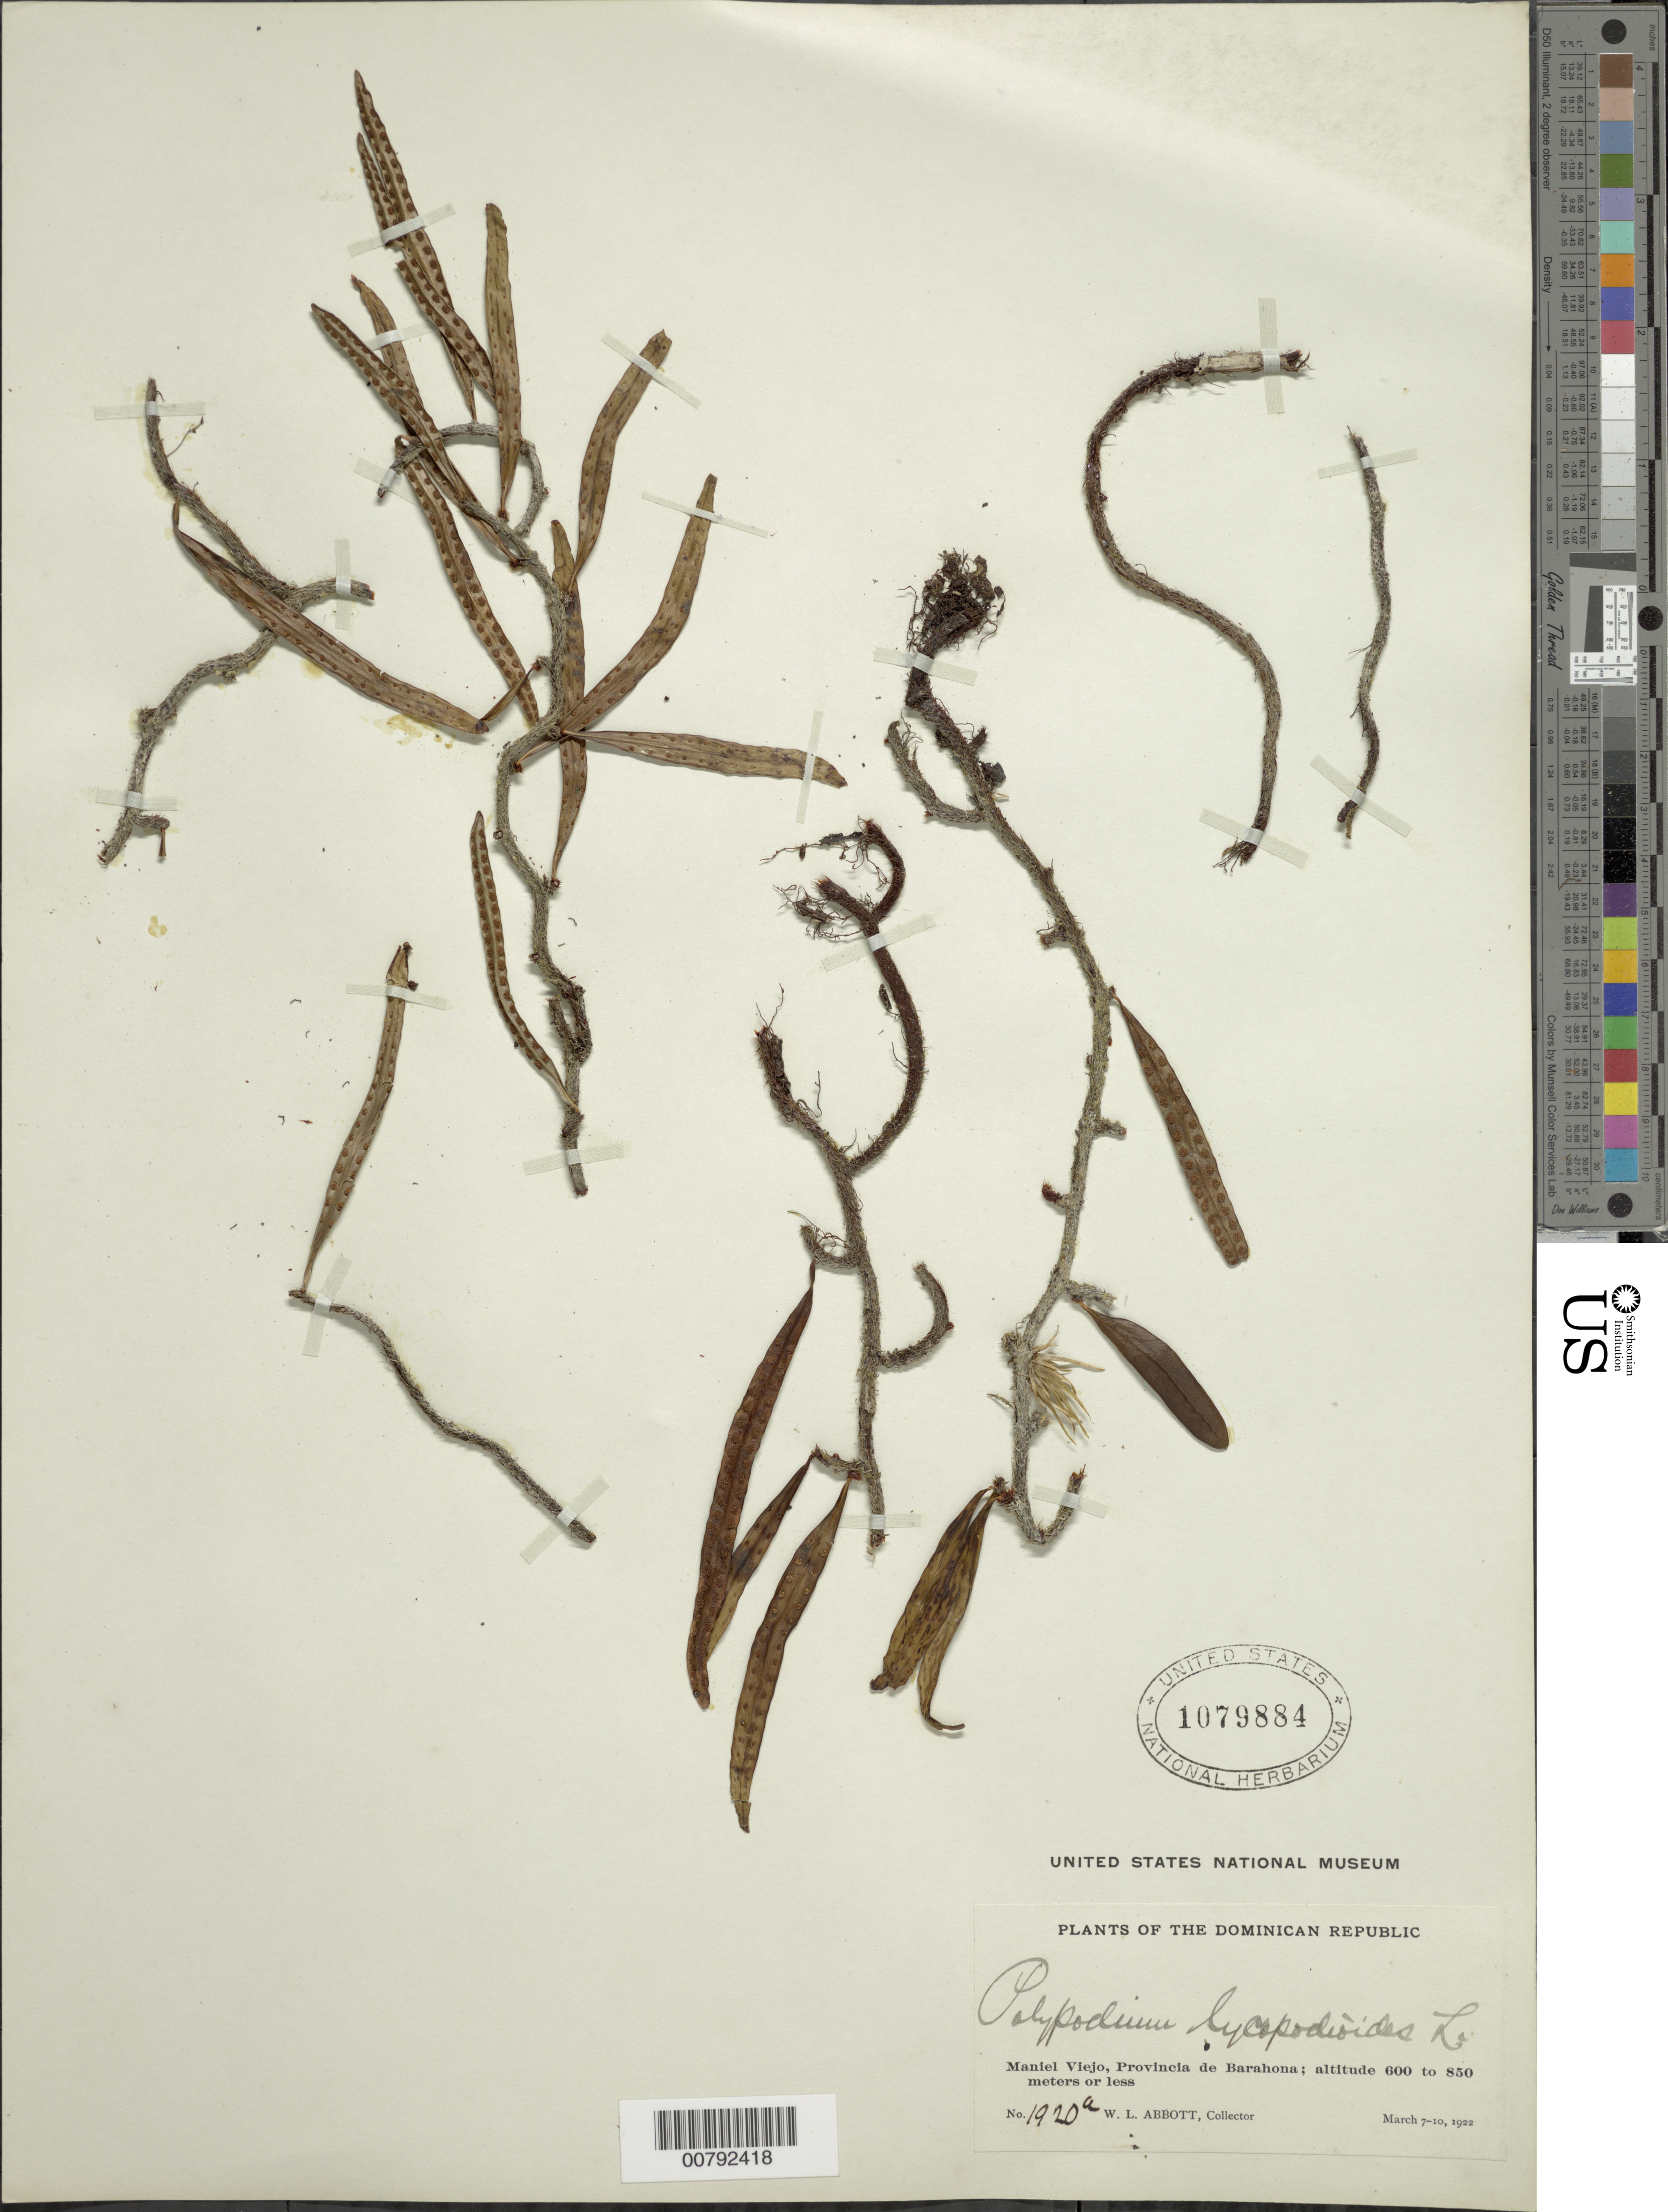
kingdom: Plantae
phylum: Tracheophyta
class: Polypodiopsida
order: Polypodiales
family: Polypodiaceae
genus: Microgramma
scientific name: Microgramma lycopodioides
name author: (L.) Copel.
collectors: W. L. Abbott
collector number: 1920a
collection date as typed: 07 Mar 1922 to 17 Mar 1922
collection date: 1922-03-07/1922-03-17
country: Dominican Republic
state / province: Barahona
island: Hispaniola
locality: Maniel Viejo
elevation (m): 600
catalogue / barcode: US 1079884